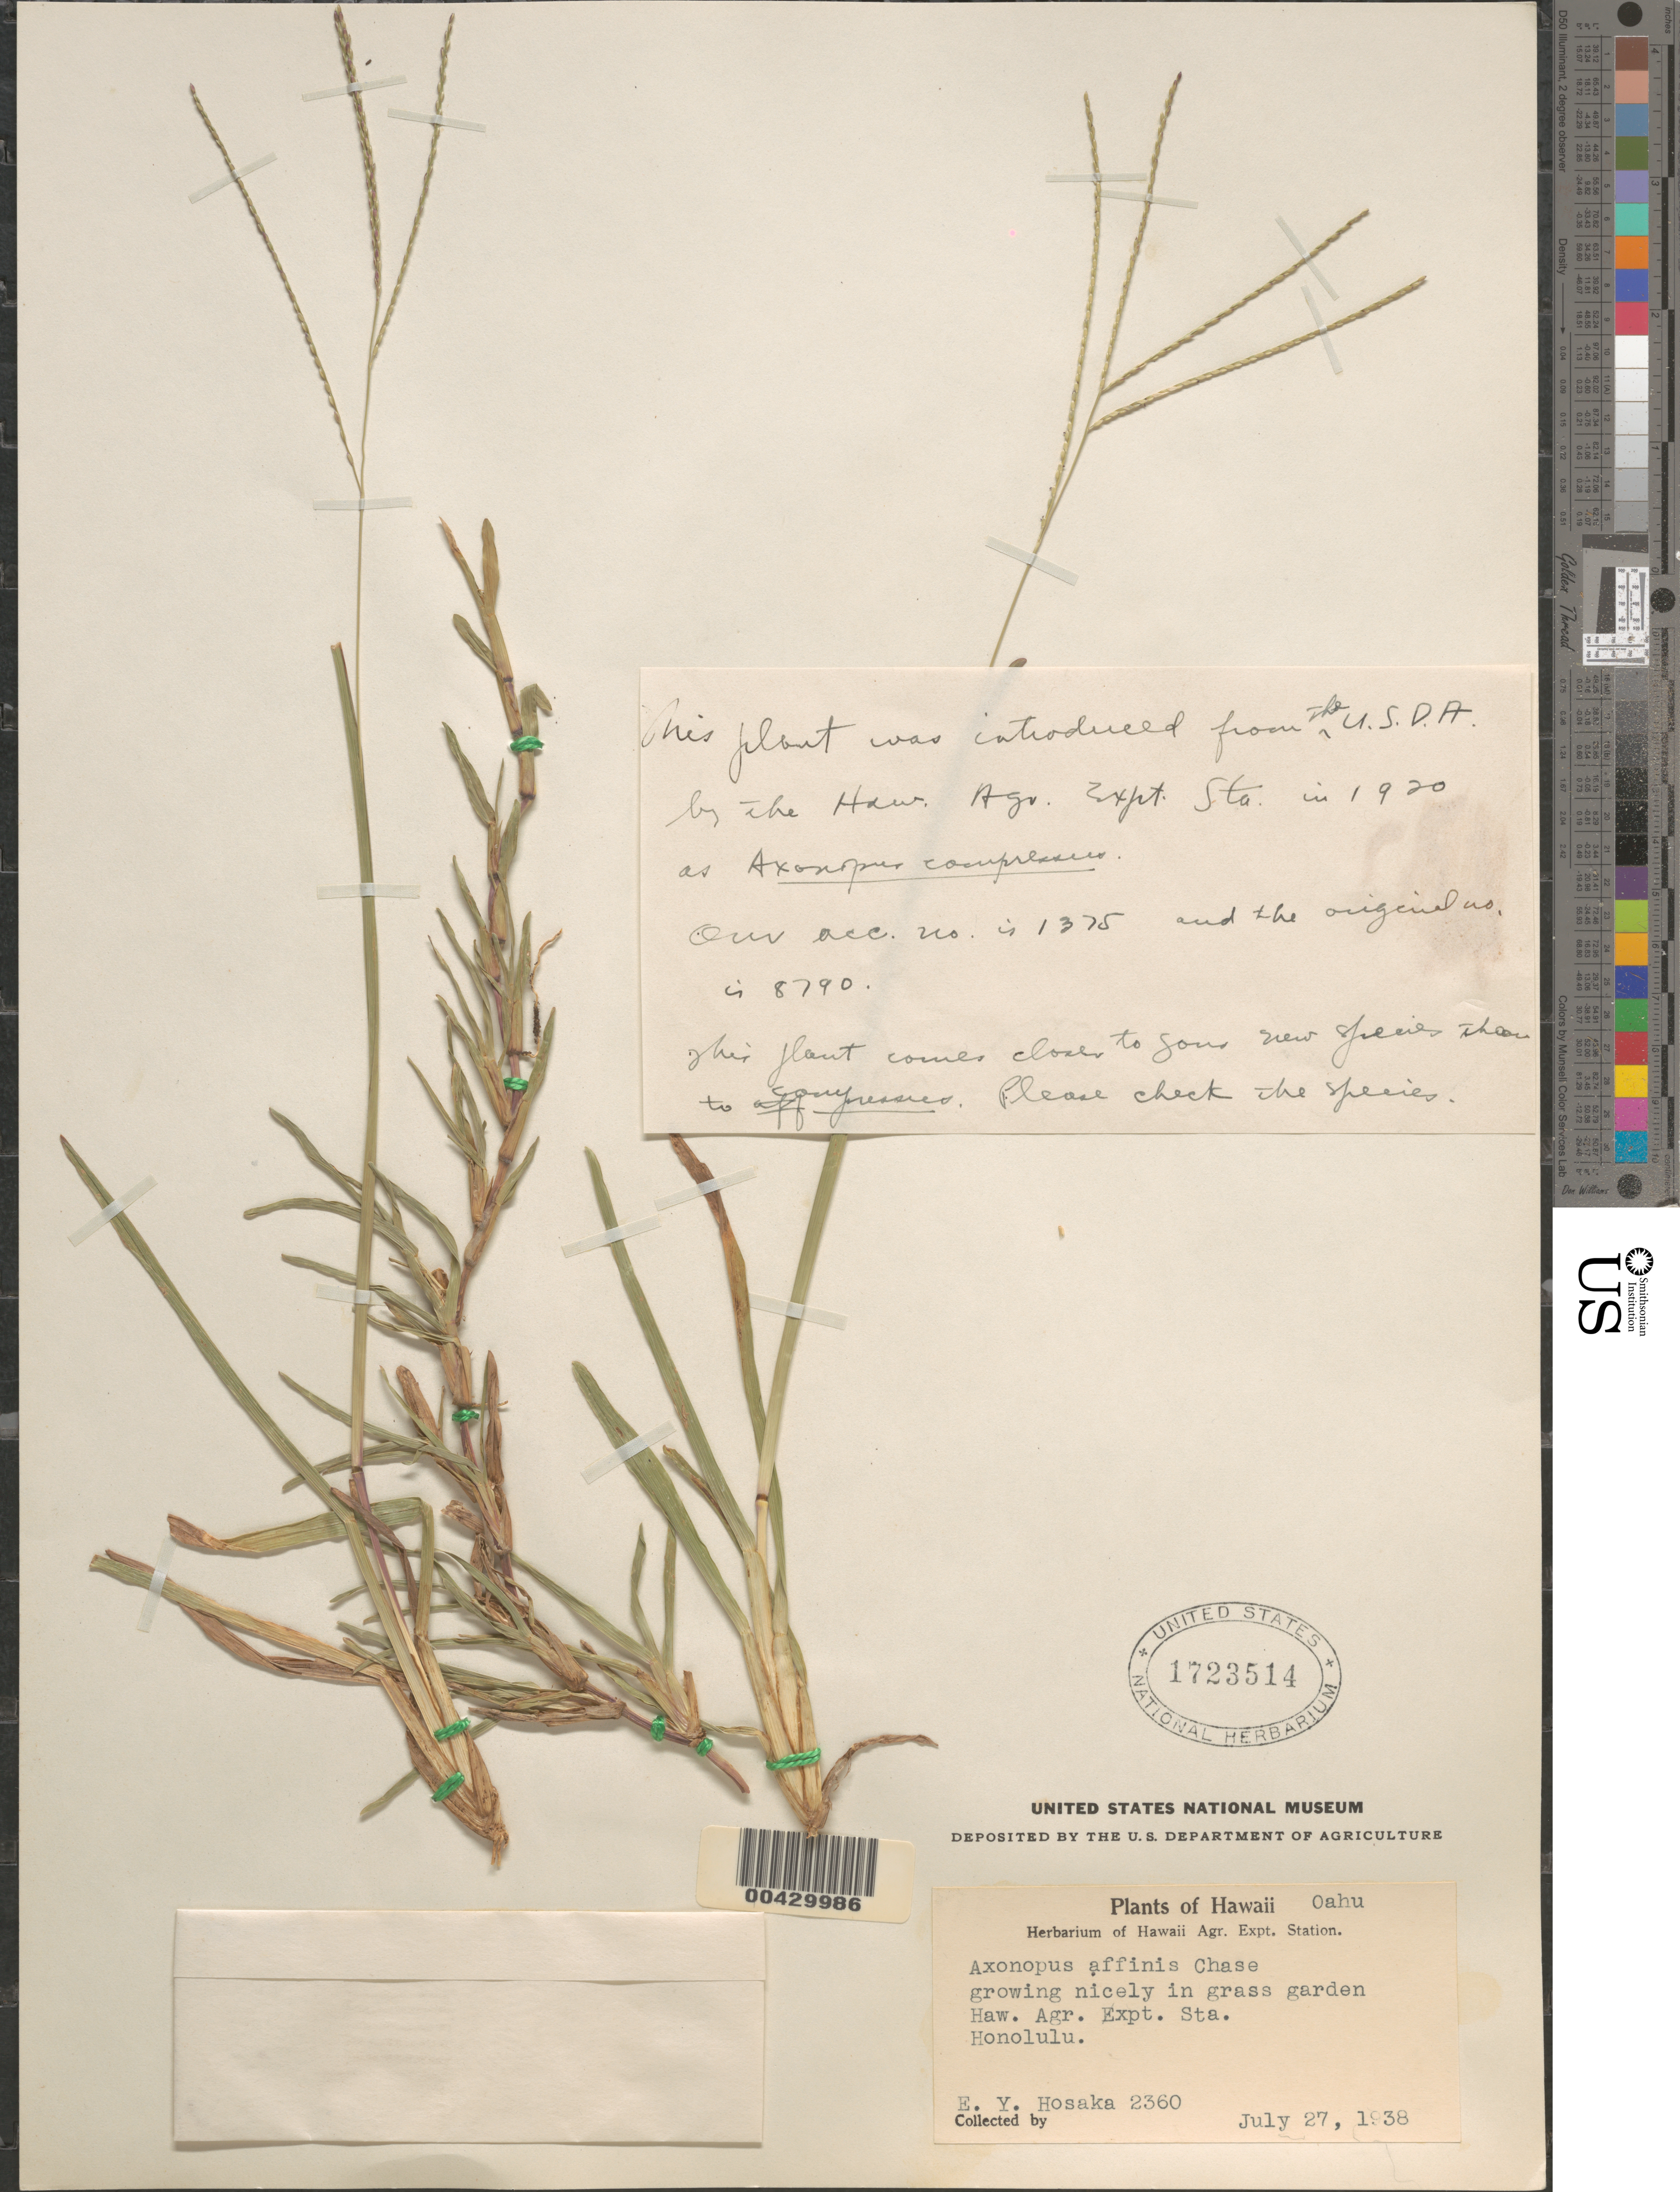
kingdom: Plantae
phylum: Tracheophyta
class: Liliopsida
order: Poales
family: Poaceae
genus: Axonopus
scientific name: Axonopus fissifolius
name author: (Raddi) Kuhlm.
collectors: E. Y. Hosaka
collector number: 2360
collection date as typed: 27 Jul 1938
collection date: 1938-07-27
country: United States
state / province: Hawaii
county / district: Honolulu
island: Oahu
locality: Haw. Agr. Expt. Sta.; Honolulu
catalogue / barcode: US 1723514